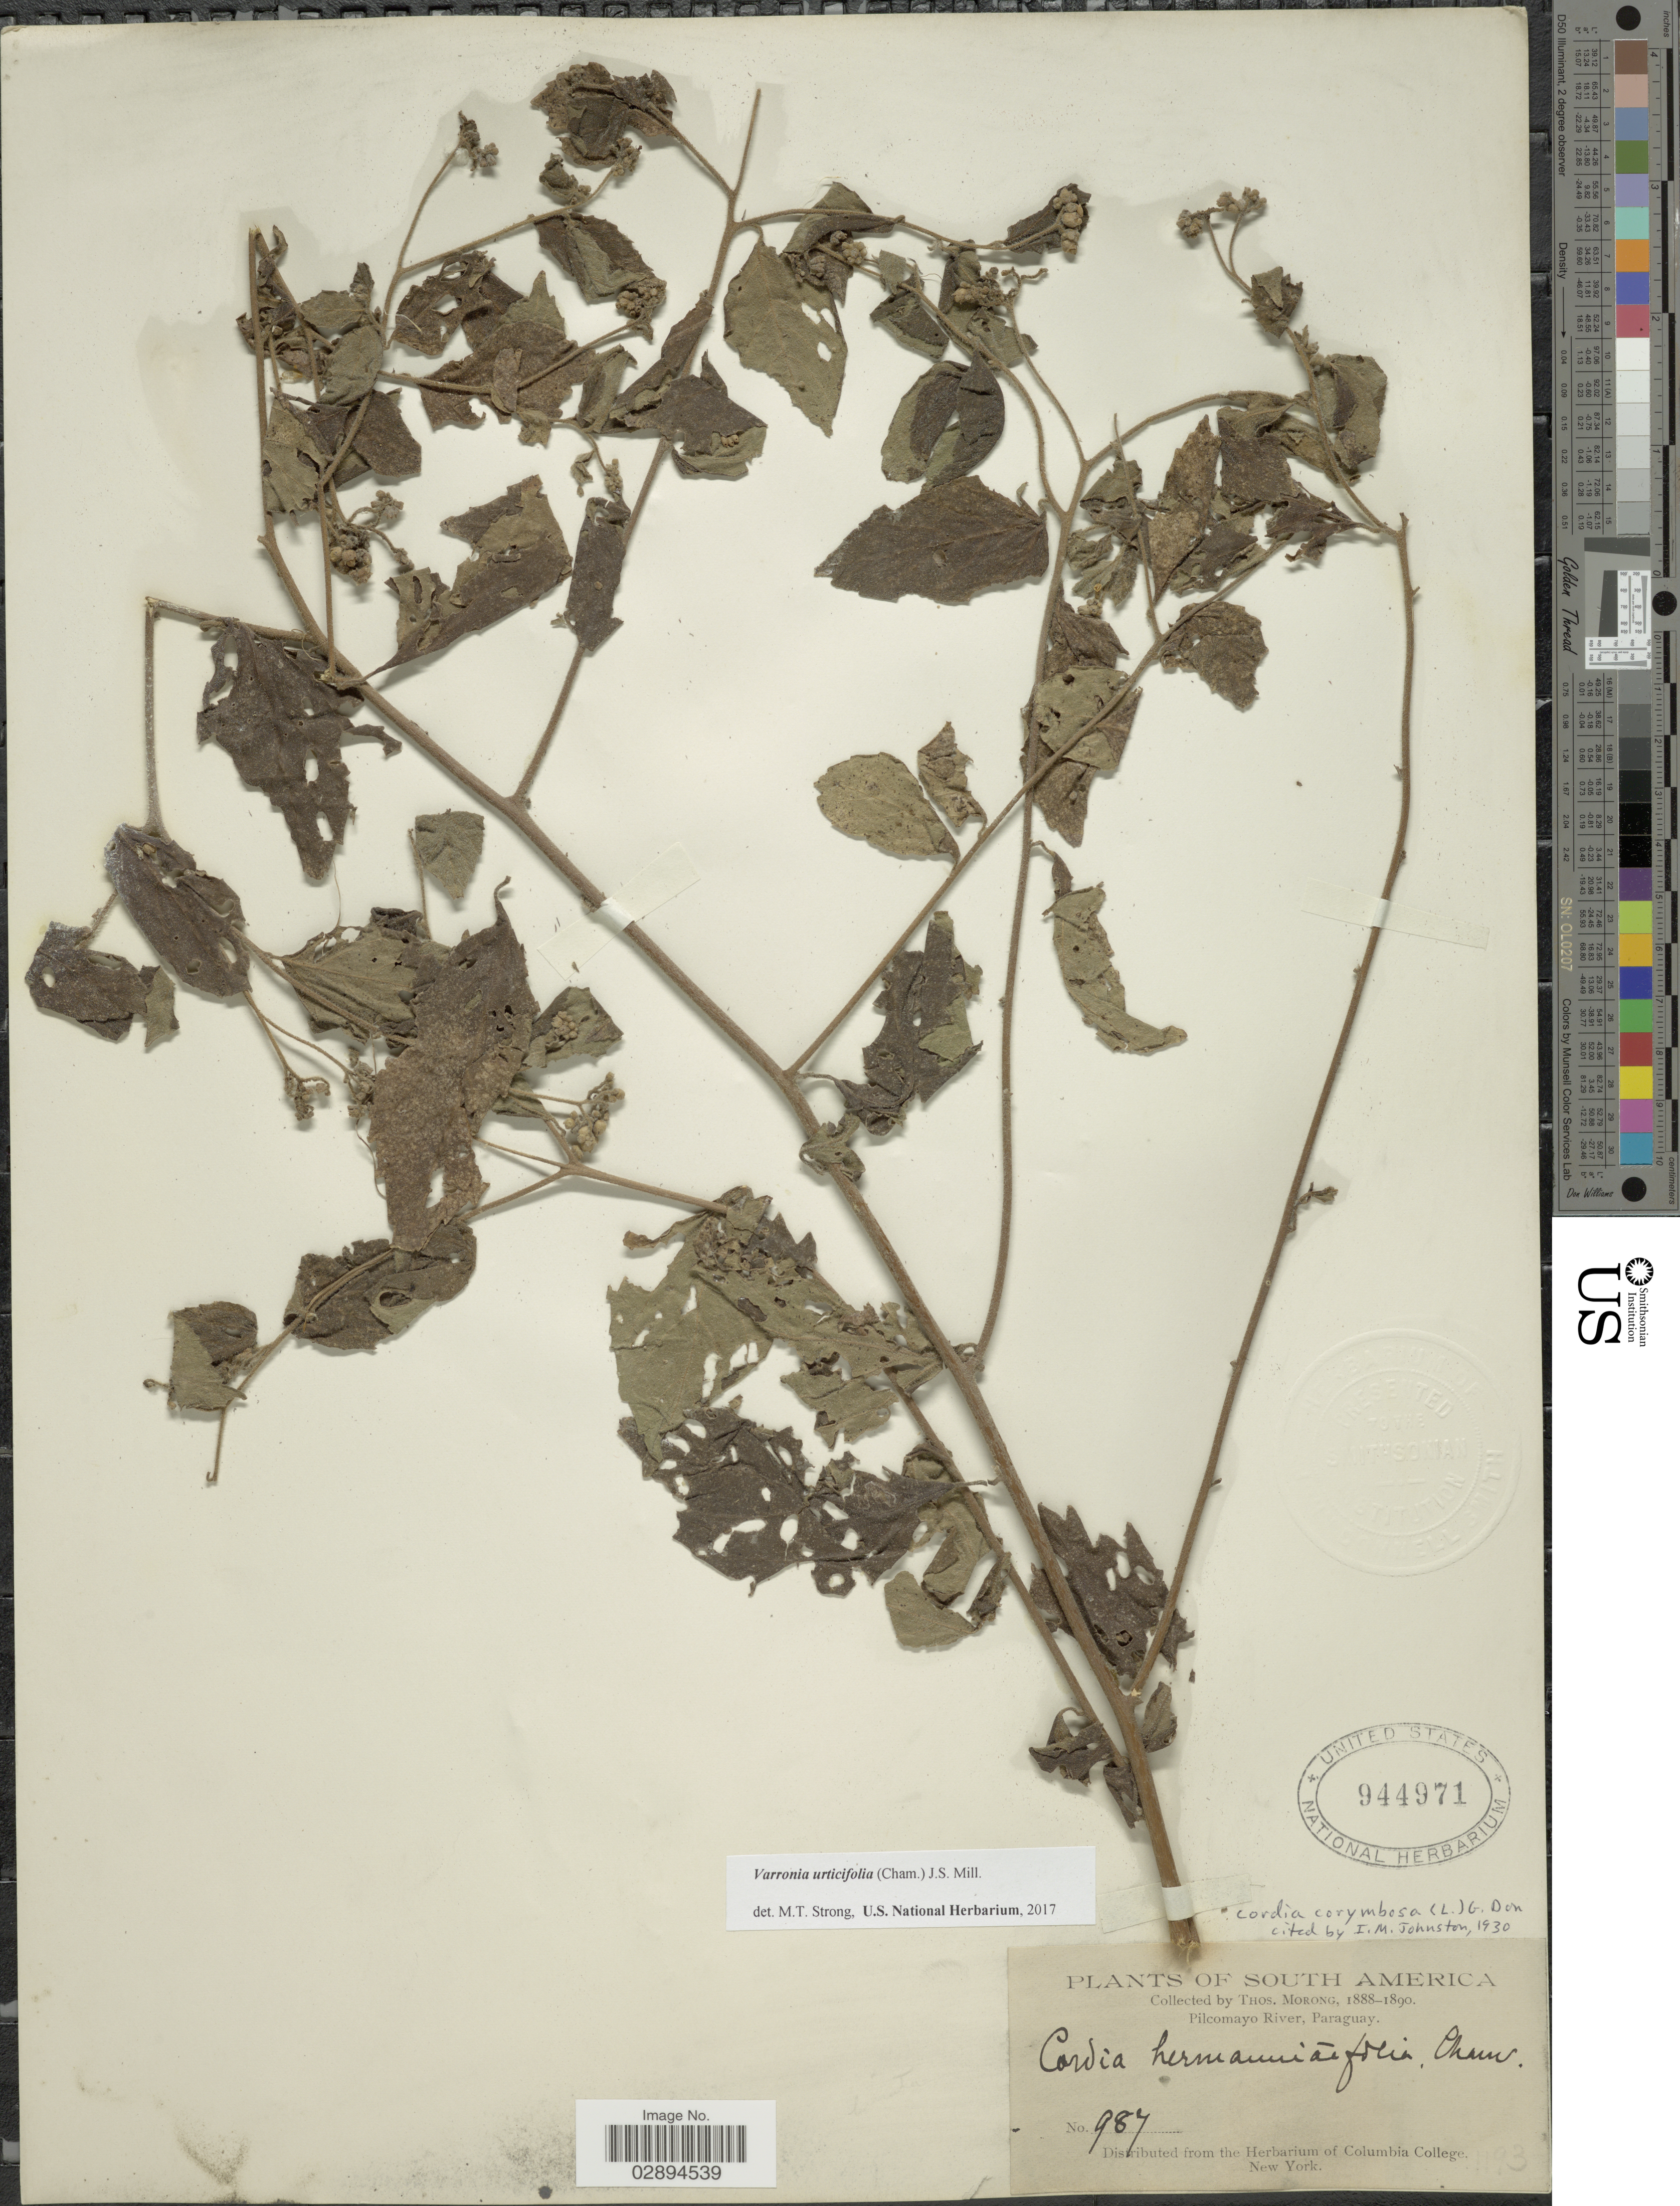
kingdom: Plantae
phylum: Tracheophyta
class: Magnoliopsida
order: Boraginales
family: Cordiaceae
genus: Varronia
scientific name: Varronia urticifolia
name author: (Cham.) J.S. Mill.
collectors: ex herb. T. Morong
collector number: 987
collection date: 1888/1890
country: Paraguay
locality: South America. Pilcomayo River.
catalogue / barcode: US 944971